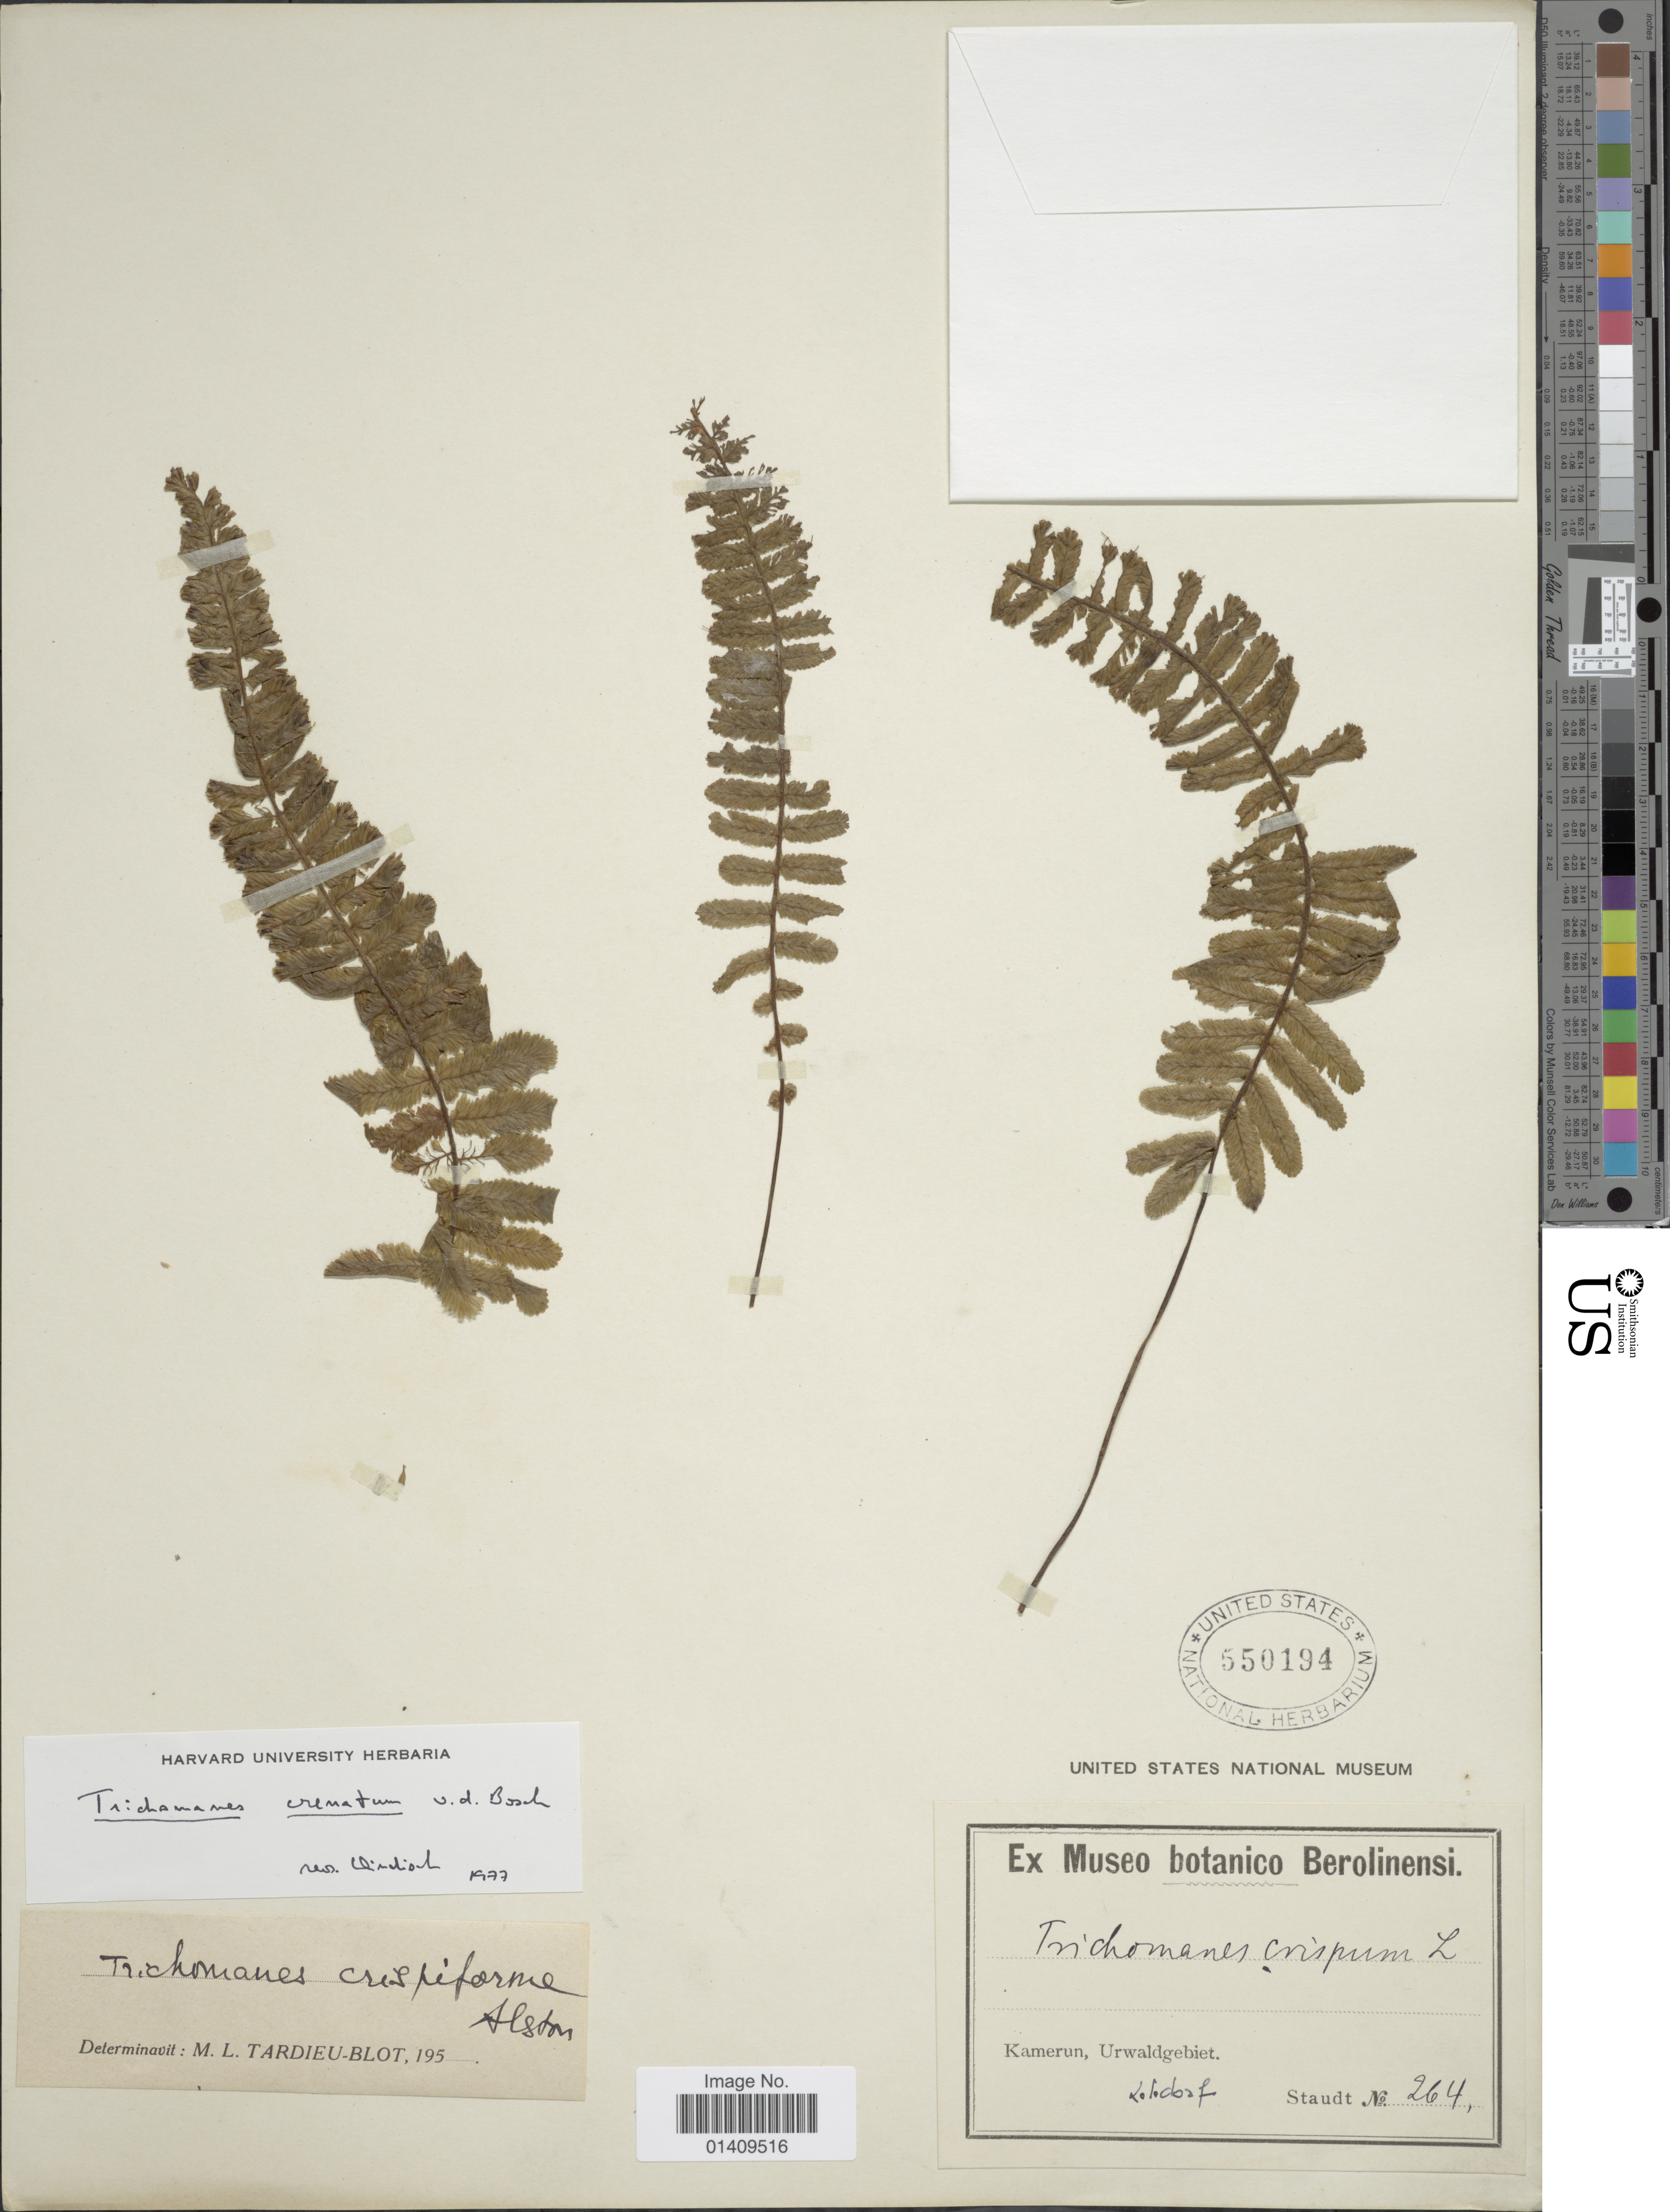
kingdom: Plantae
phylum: Tracheophyta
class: Polypodiopsida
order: Hymenophyllales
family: Hymenophyllaceae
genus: Trichomanes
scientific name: Trichomanes crispiforme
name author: Alston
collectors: -. Staudt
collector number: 264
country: Cameroon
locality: Kamerun, Urwaldgebiet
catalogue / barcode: US 550194